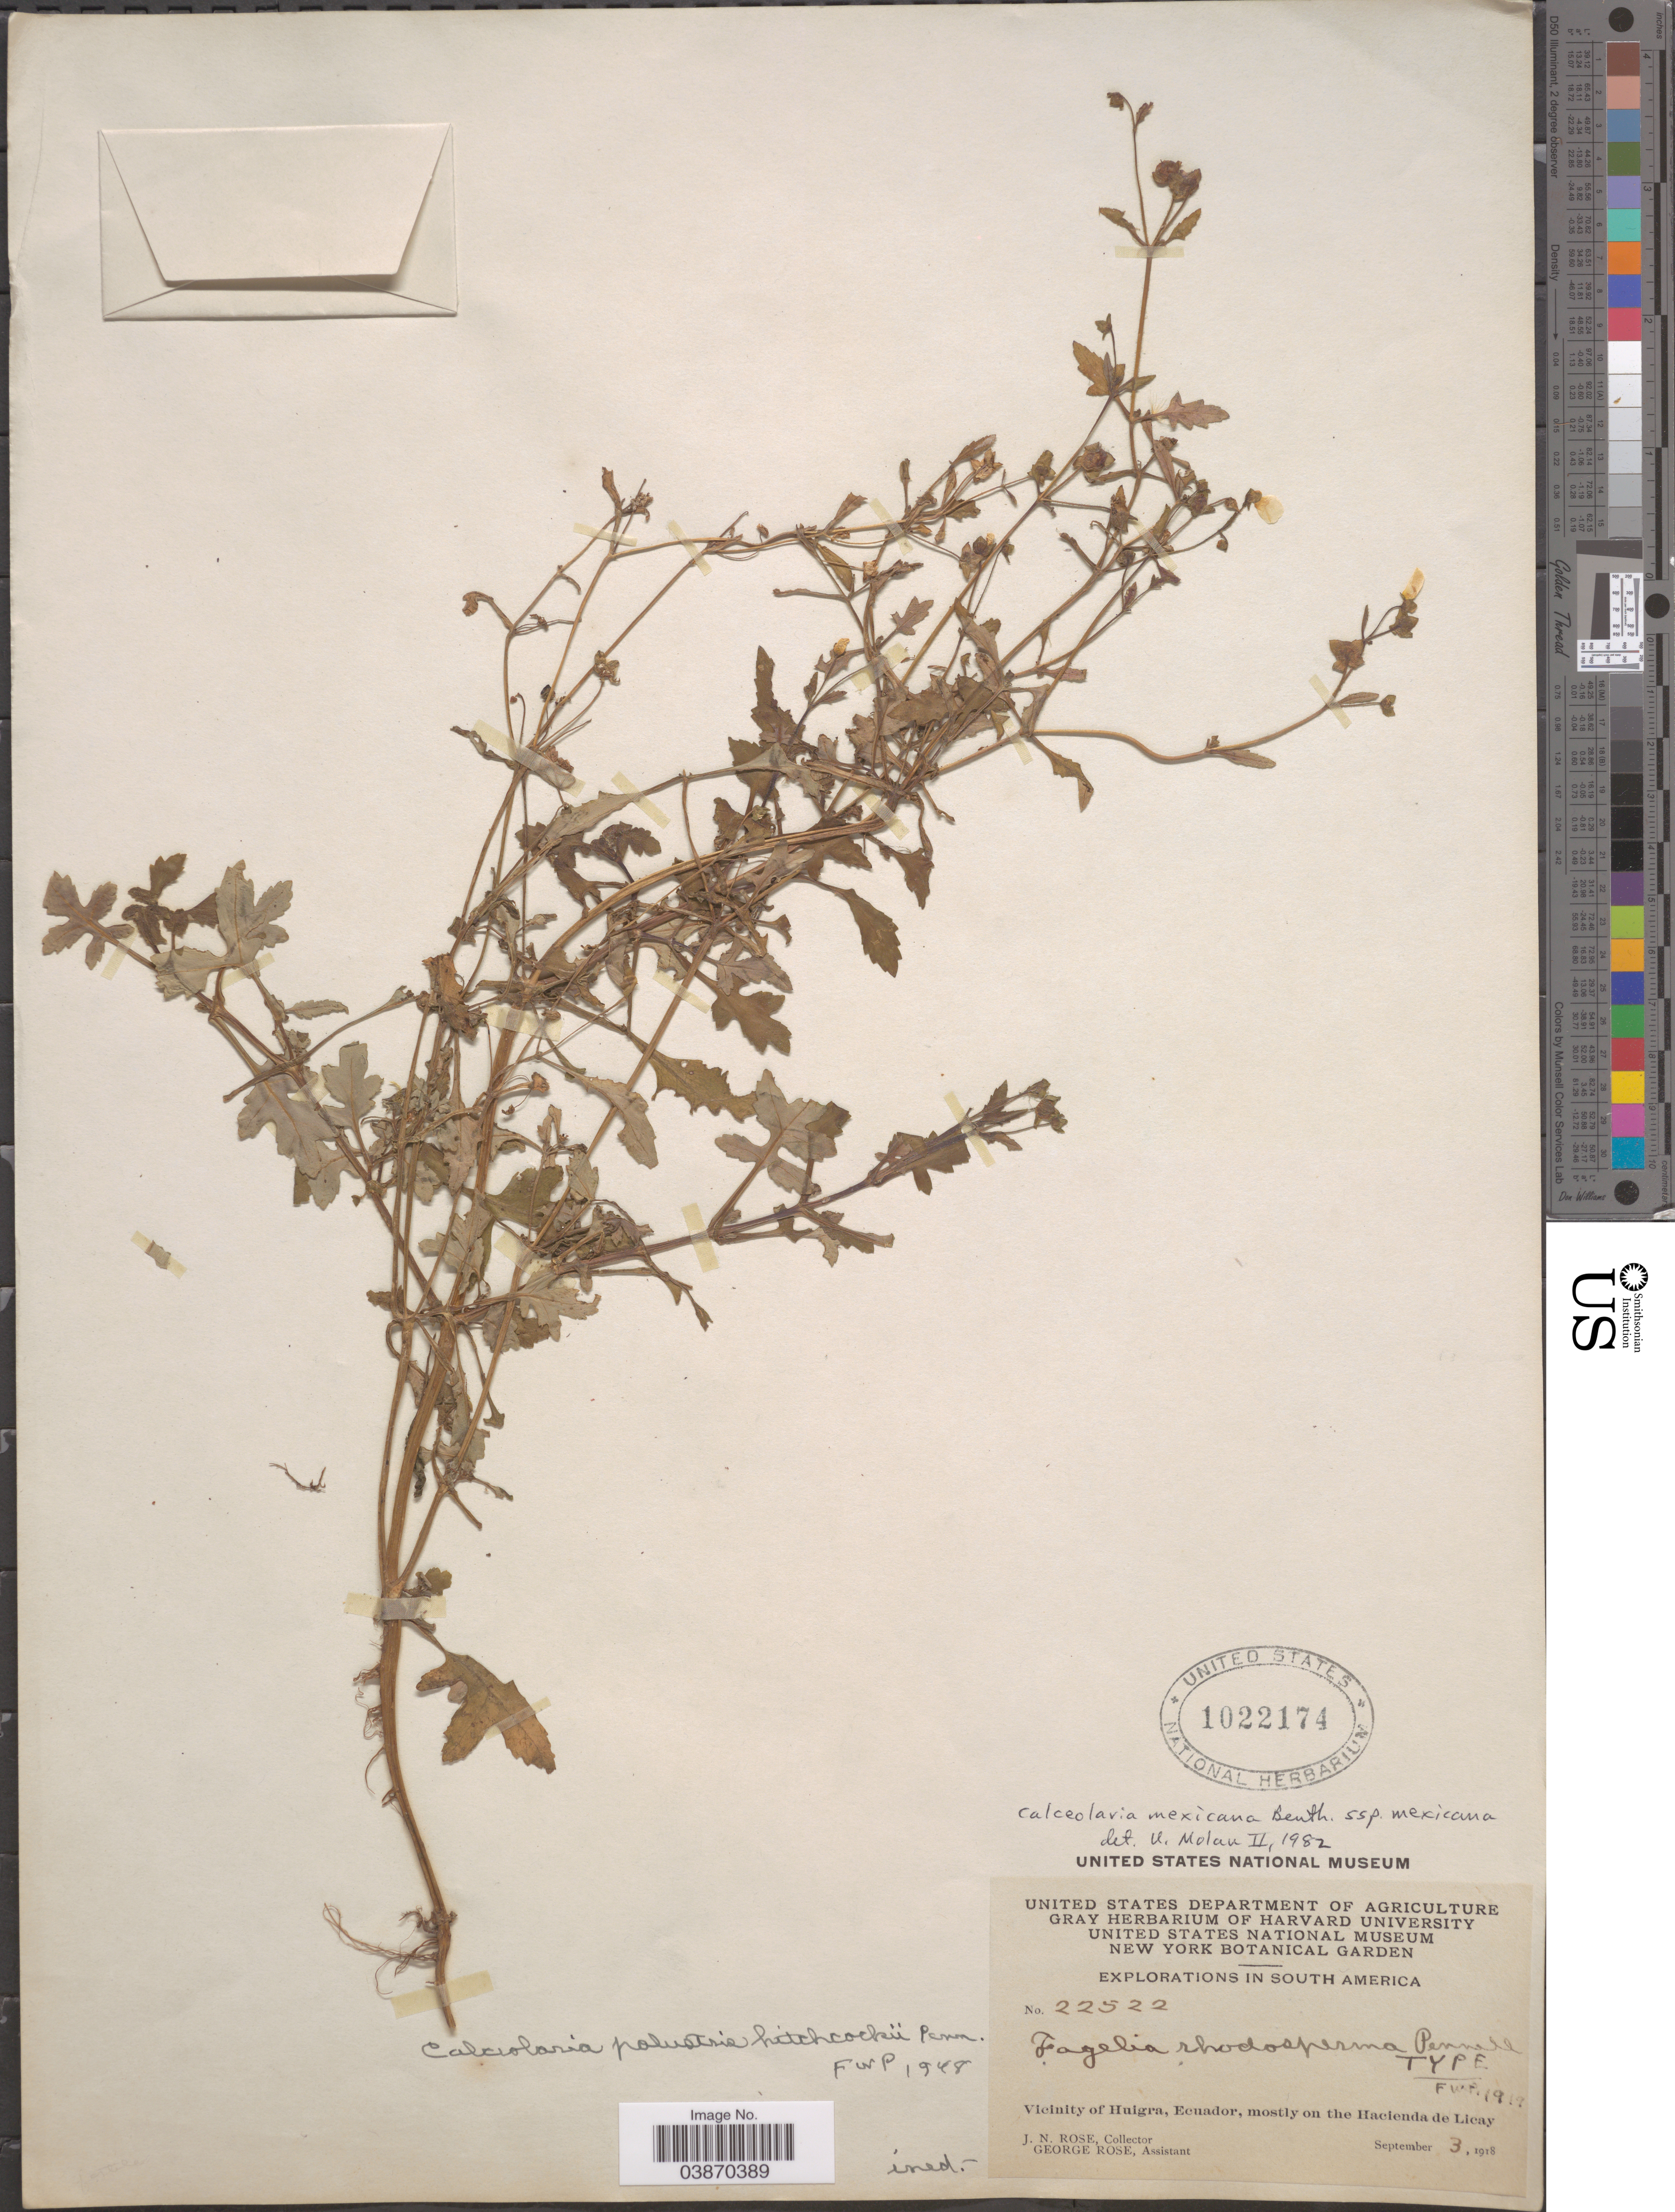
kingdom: Plantae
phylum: Tracheophyta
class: Magnoliopsida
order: Lamiales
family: Calceolariaceae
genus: Calceolaria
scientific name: Calceolaria mexicana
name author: Benth.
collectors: J. N. Rose & G. Rose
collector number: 22522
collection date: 1918-09-03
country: Ecuador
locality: Vicinity of Huigra, mostly on the Hacienda de Licay.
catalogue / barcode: US 1022174